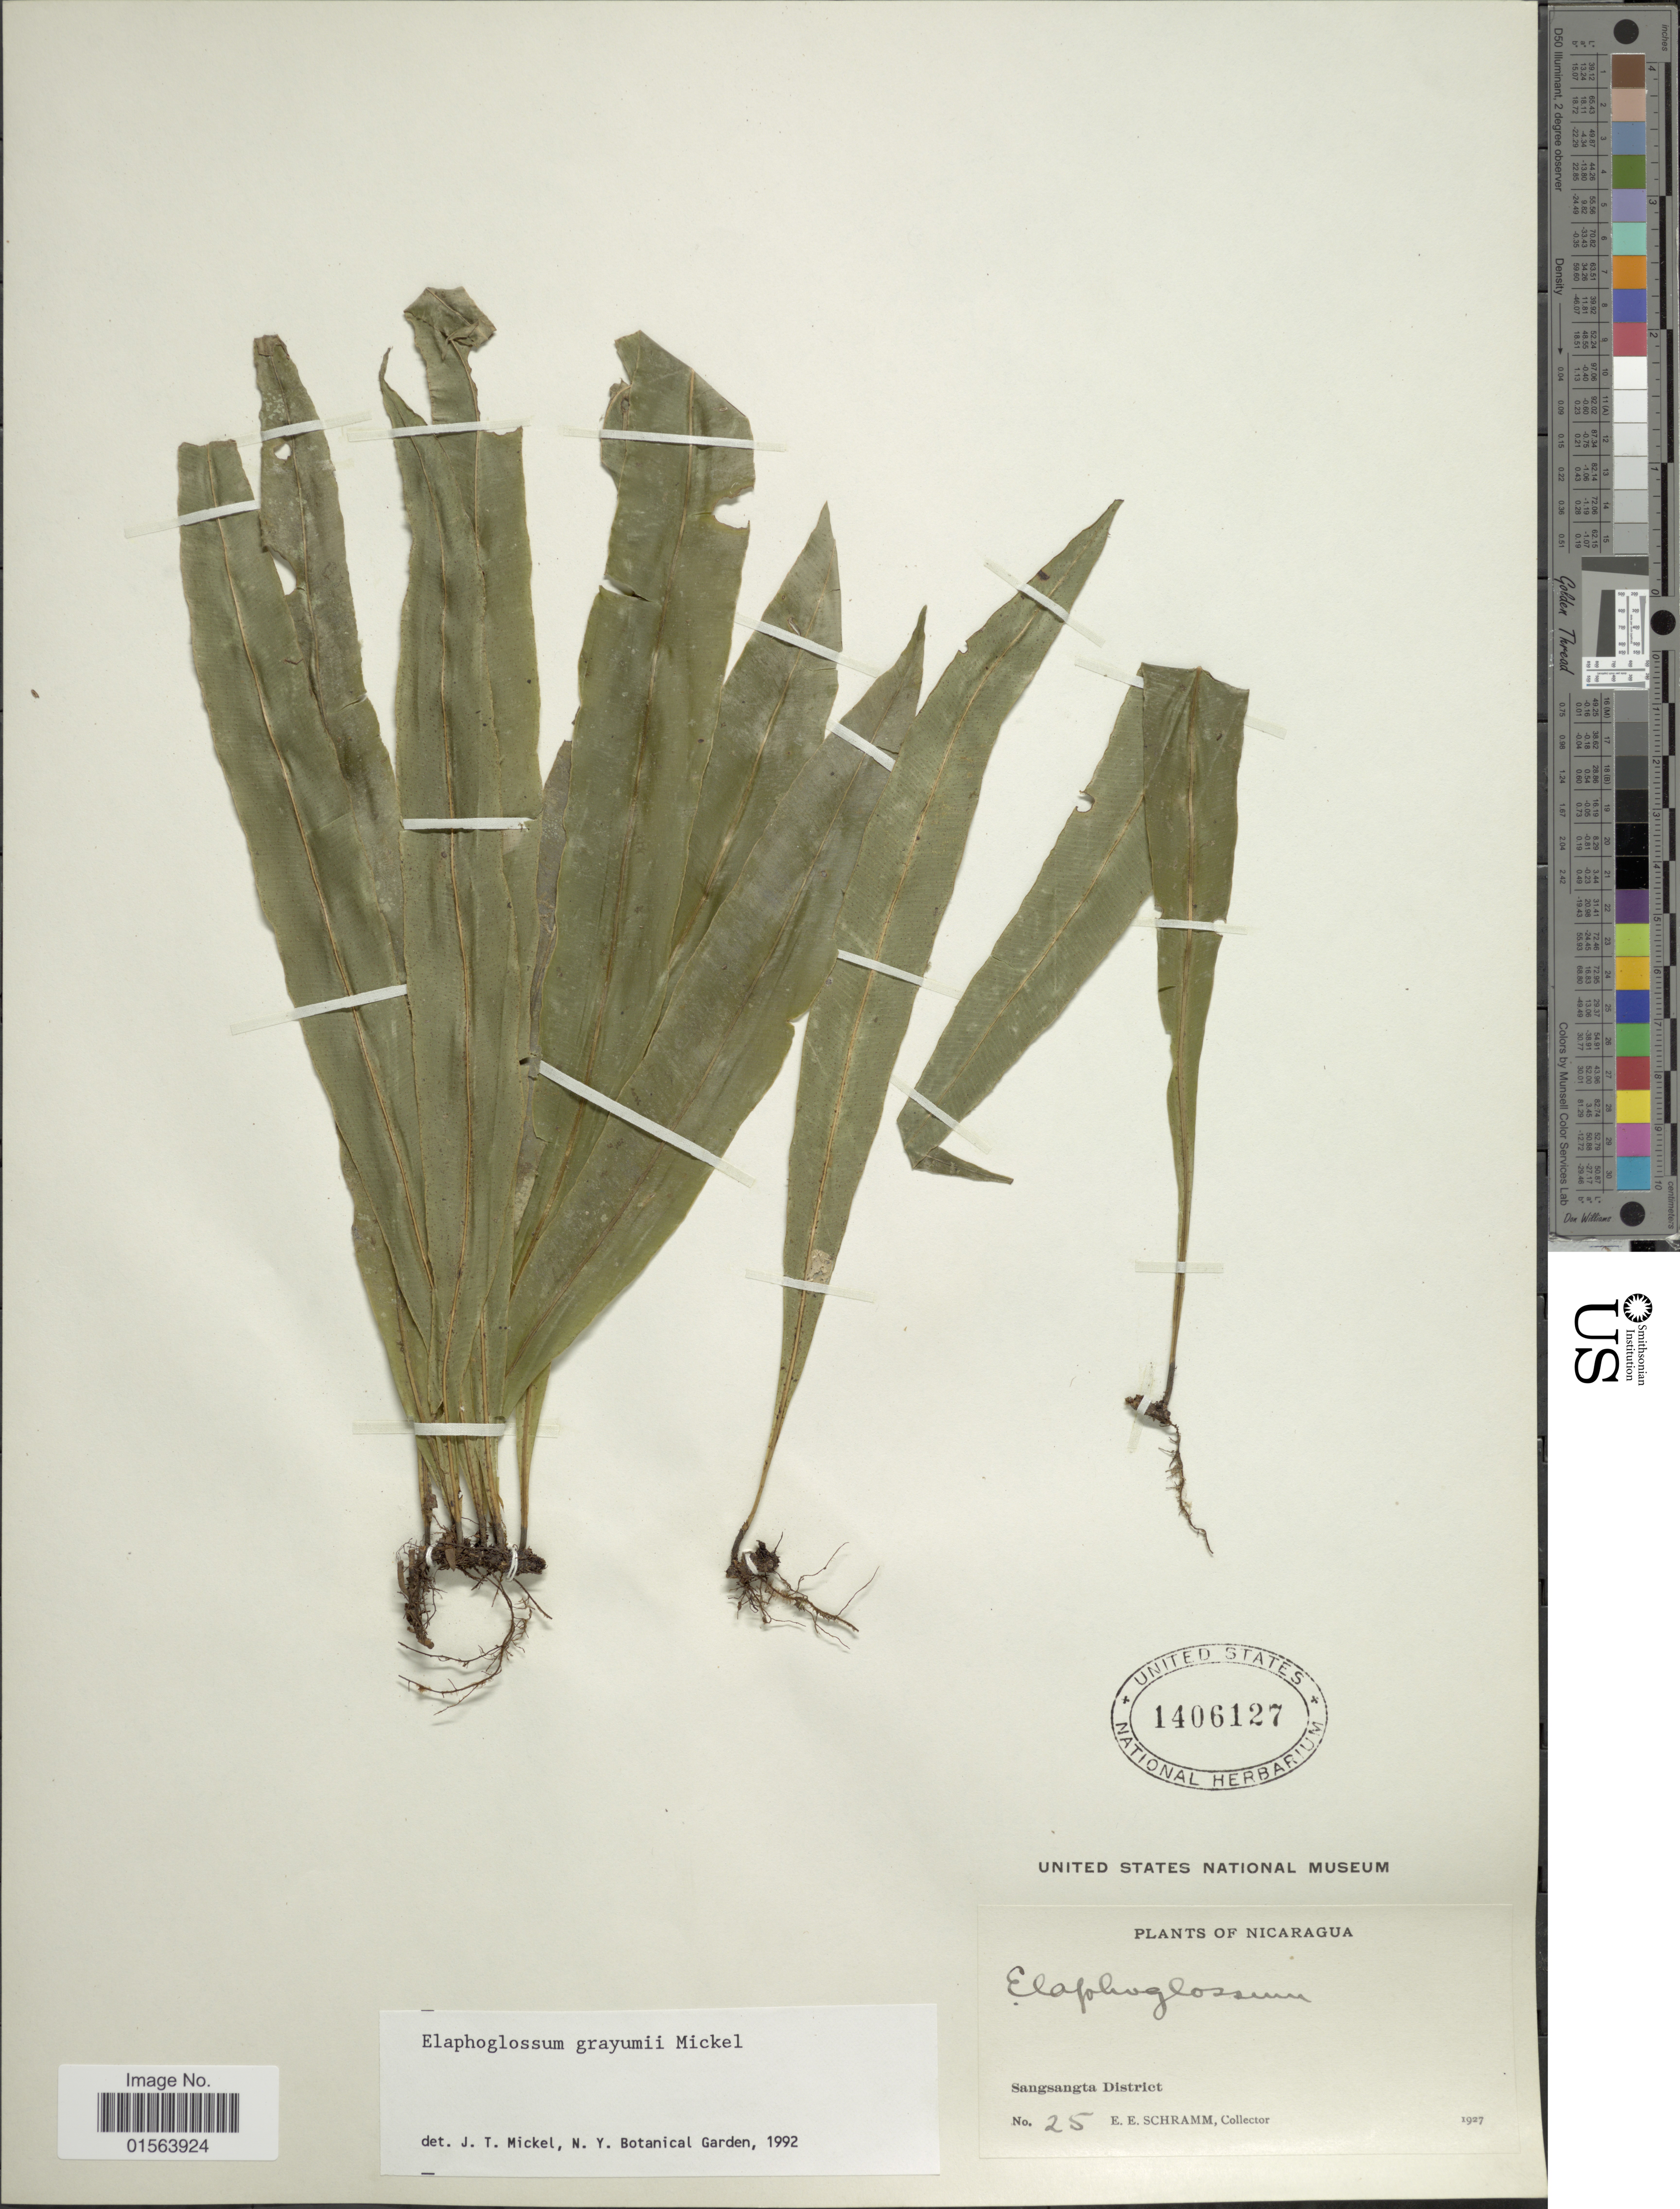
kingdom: Plantae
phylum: Tracheophyta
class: Polypodiopsida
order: Polypodiales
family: Dryopteridaceae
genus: Elaphoglossum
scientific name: Elaphoglossum grayumii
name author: Mickel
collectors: E. Schramm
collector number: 25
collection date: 1927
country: Nicaragua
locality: Sangsangta District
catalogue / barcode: US 1406127